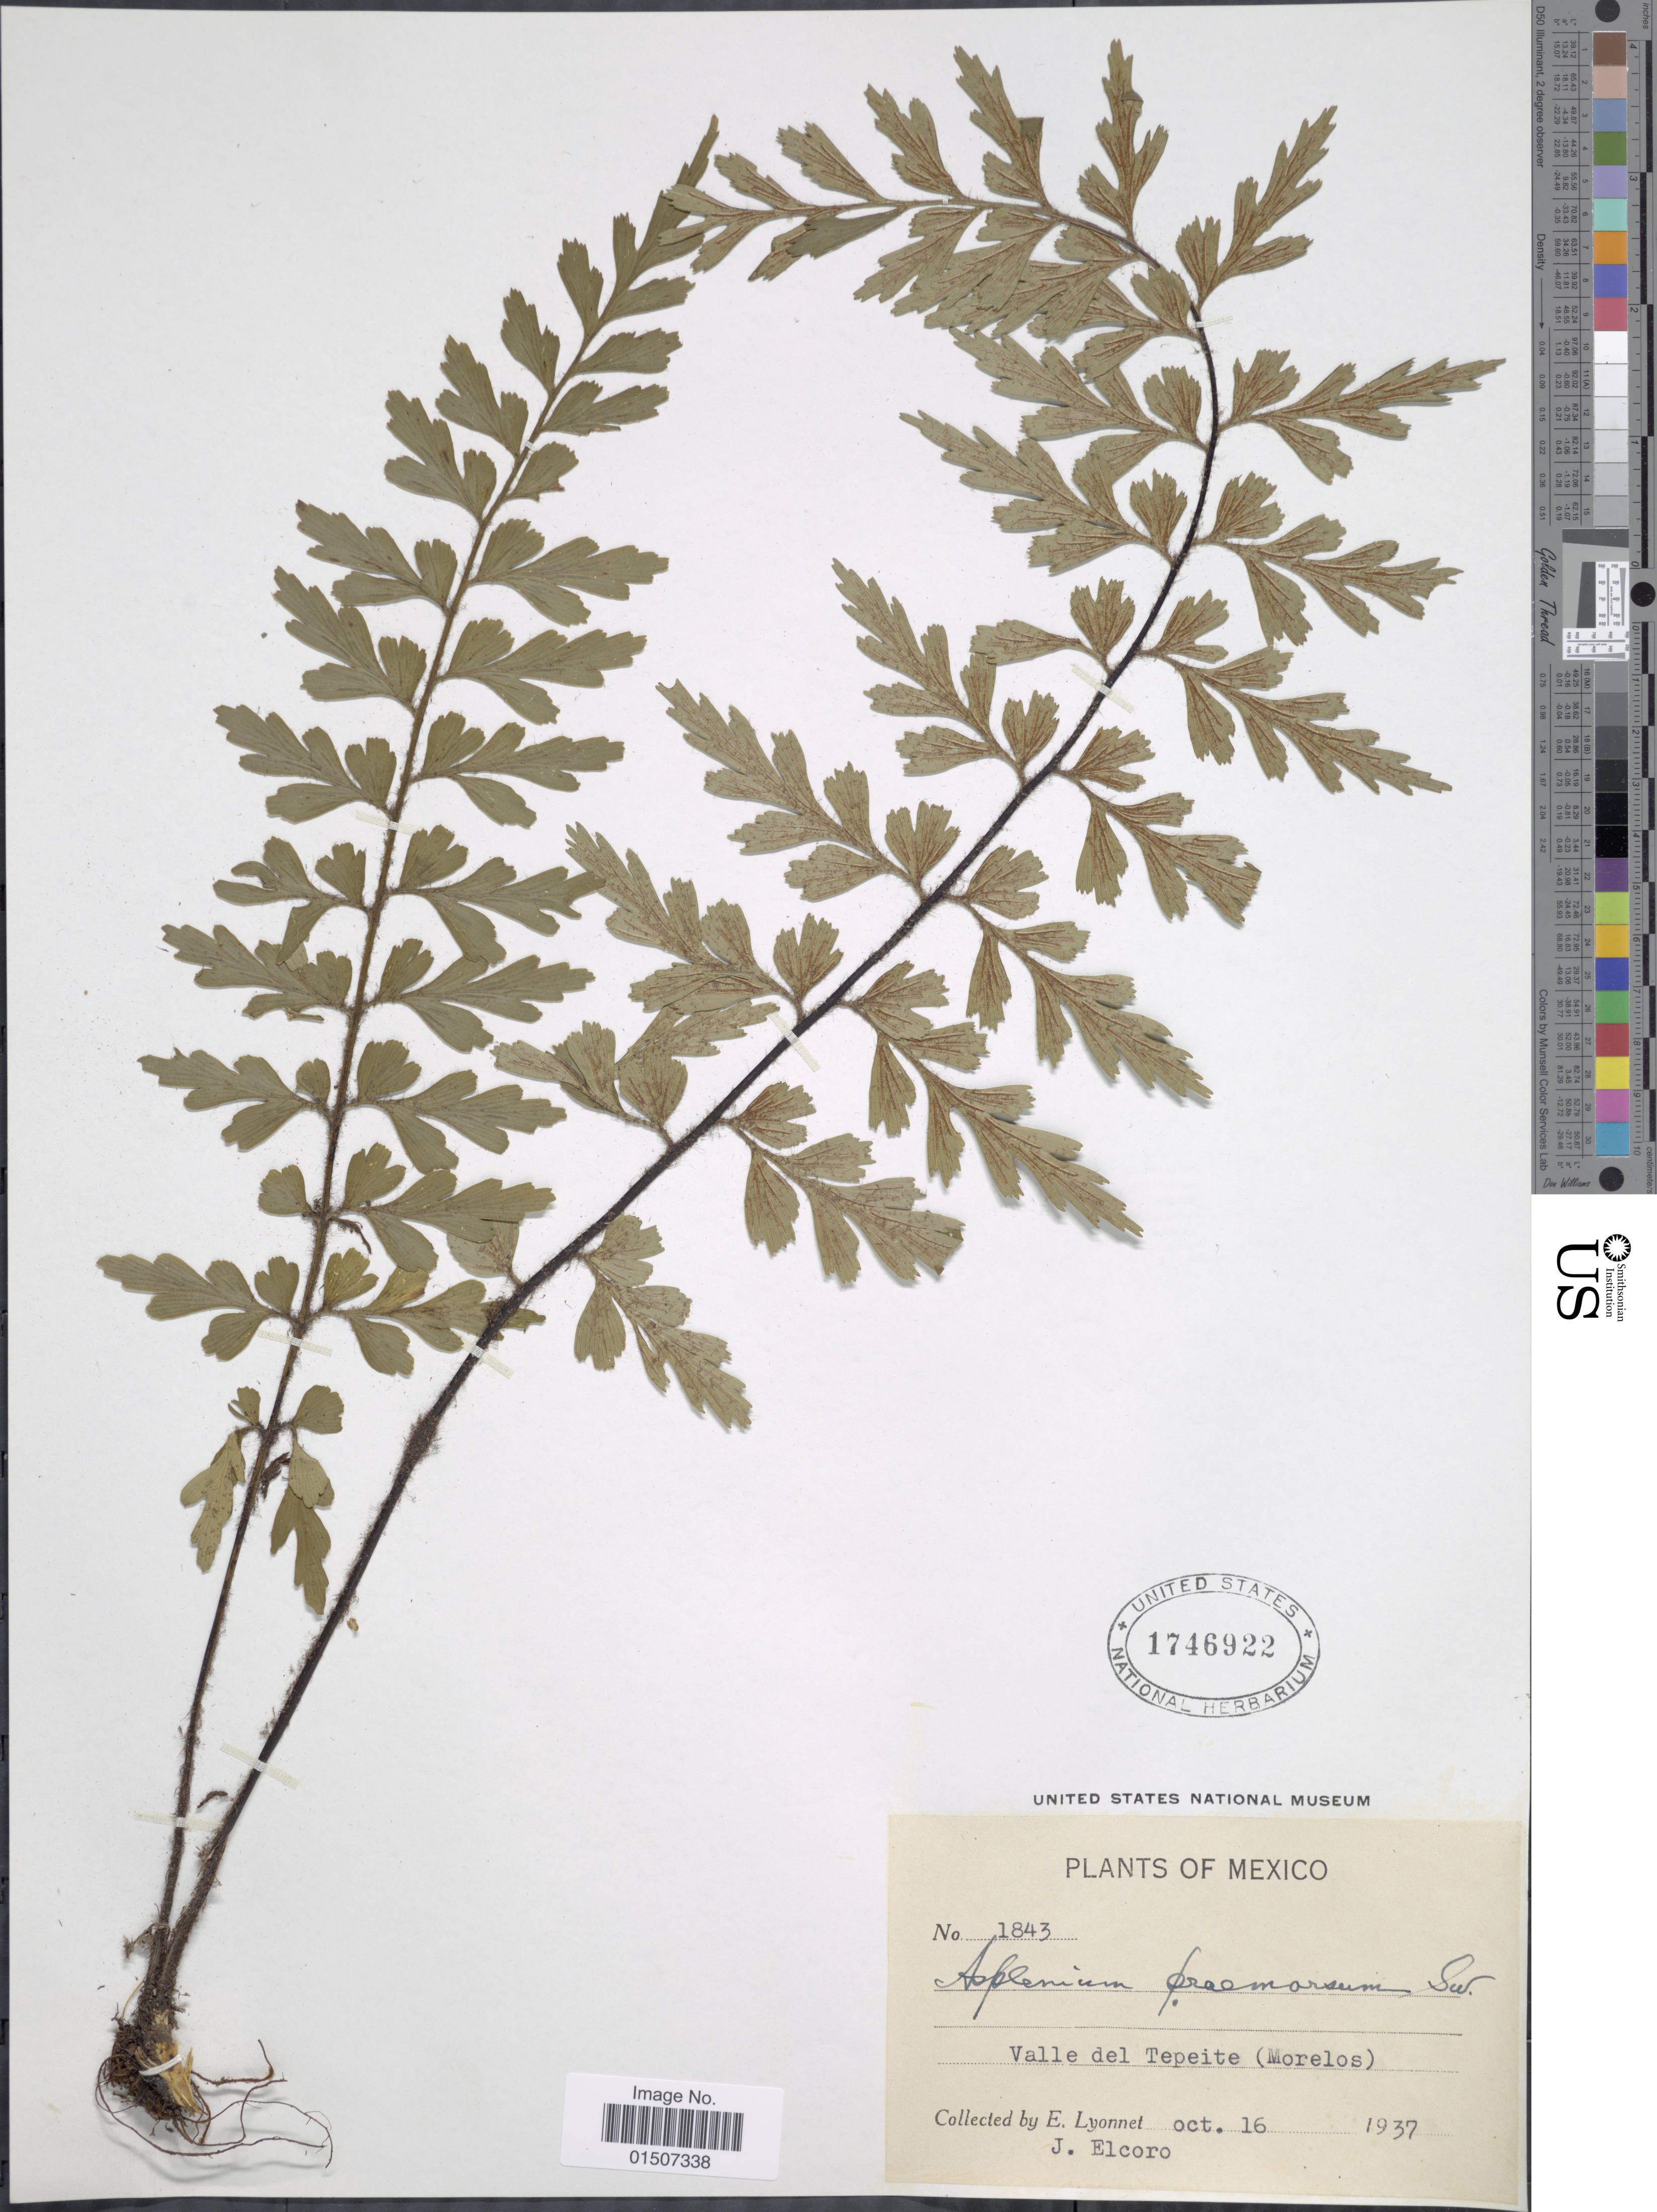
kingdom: Plantae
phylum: Tracheophyta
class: Polypodiopsida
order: Polypodiales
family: Aspleniaceae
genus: Asplenium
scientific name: Asplenium praemorsum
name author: Sw.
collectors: P. Lyonnet & J. Elcoro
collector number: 1843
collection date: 1937-10-16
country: Mexico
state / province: Morelos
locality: Valle del Tepeite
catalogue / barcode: US 1746922